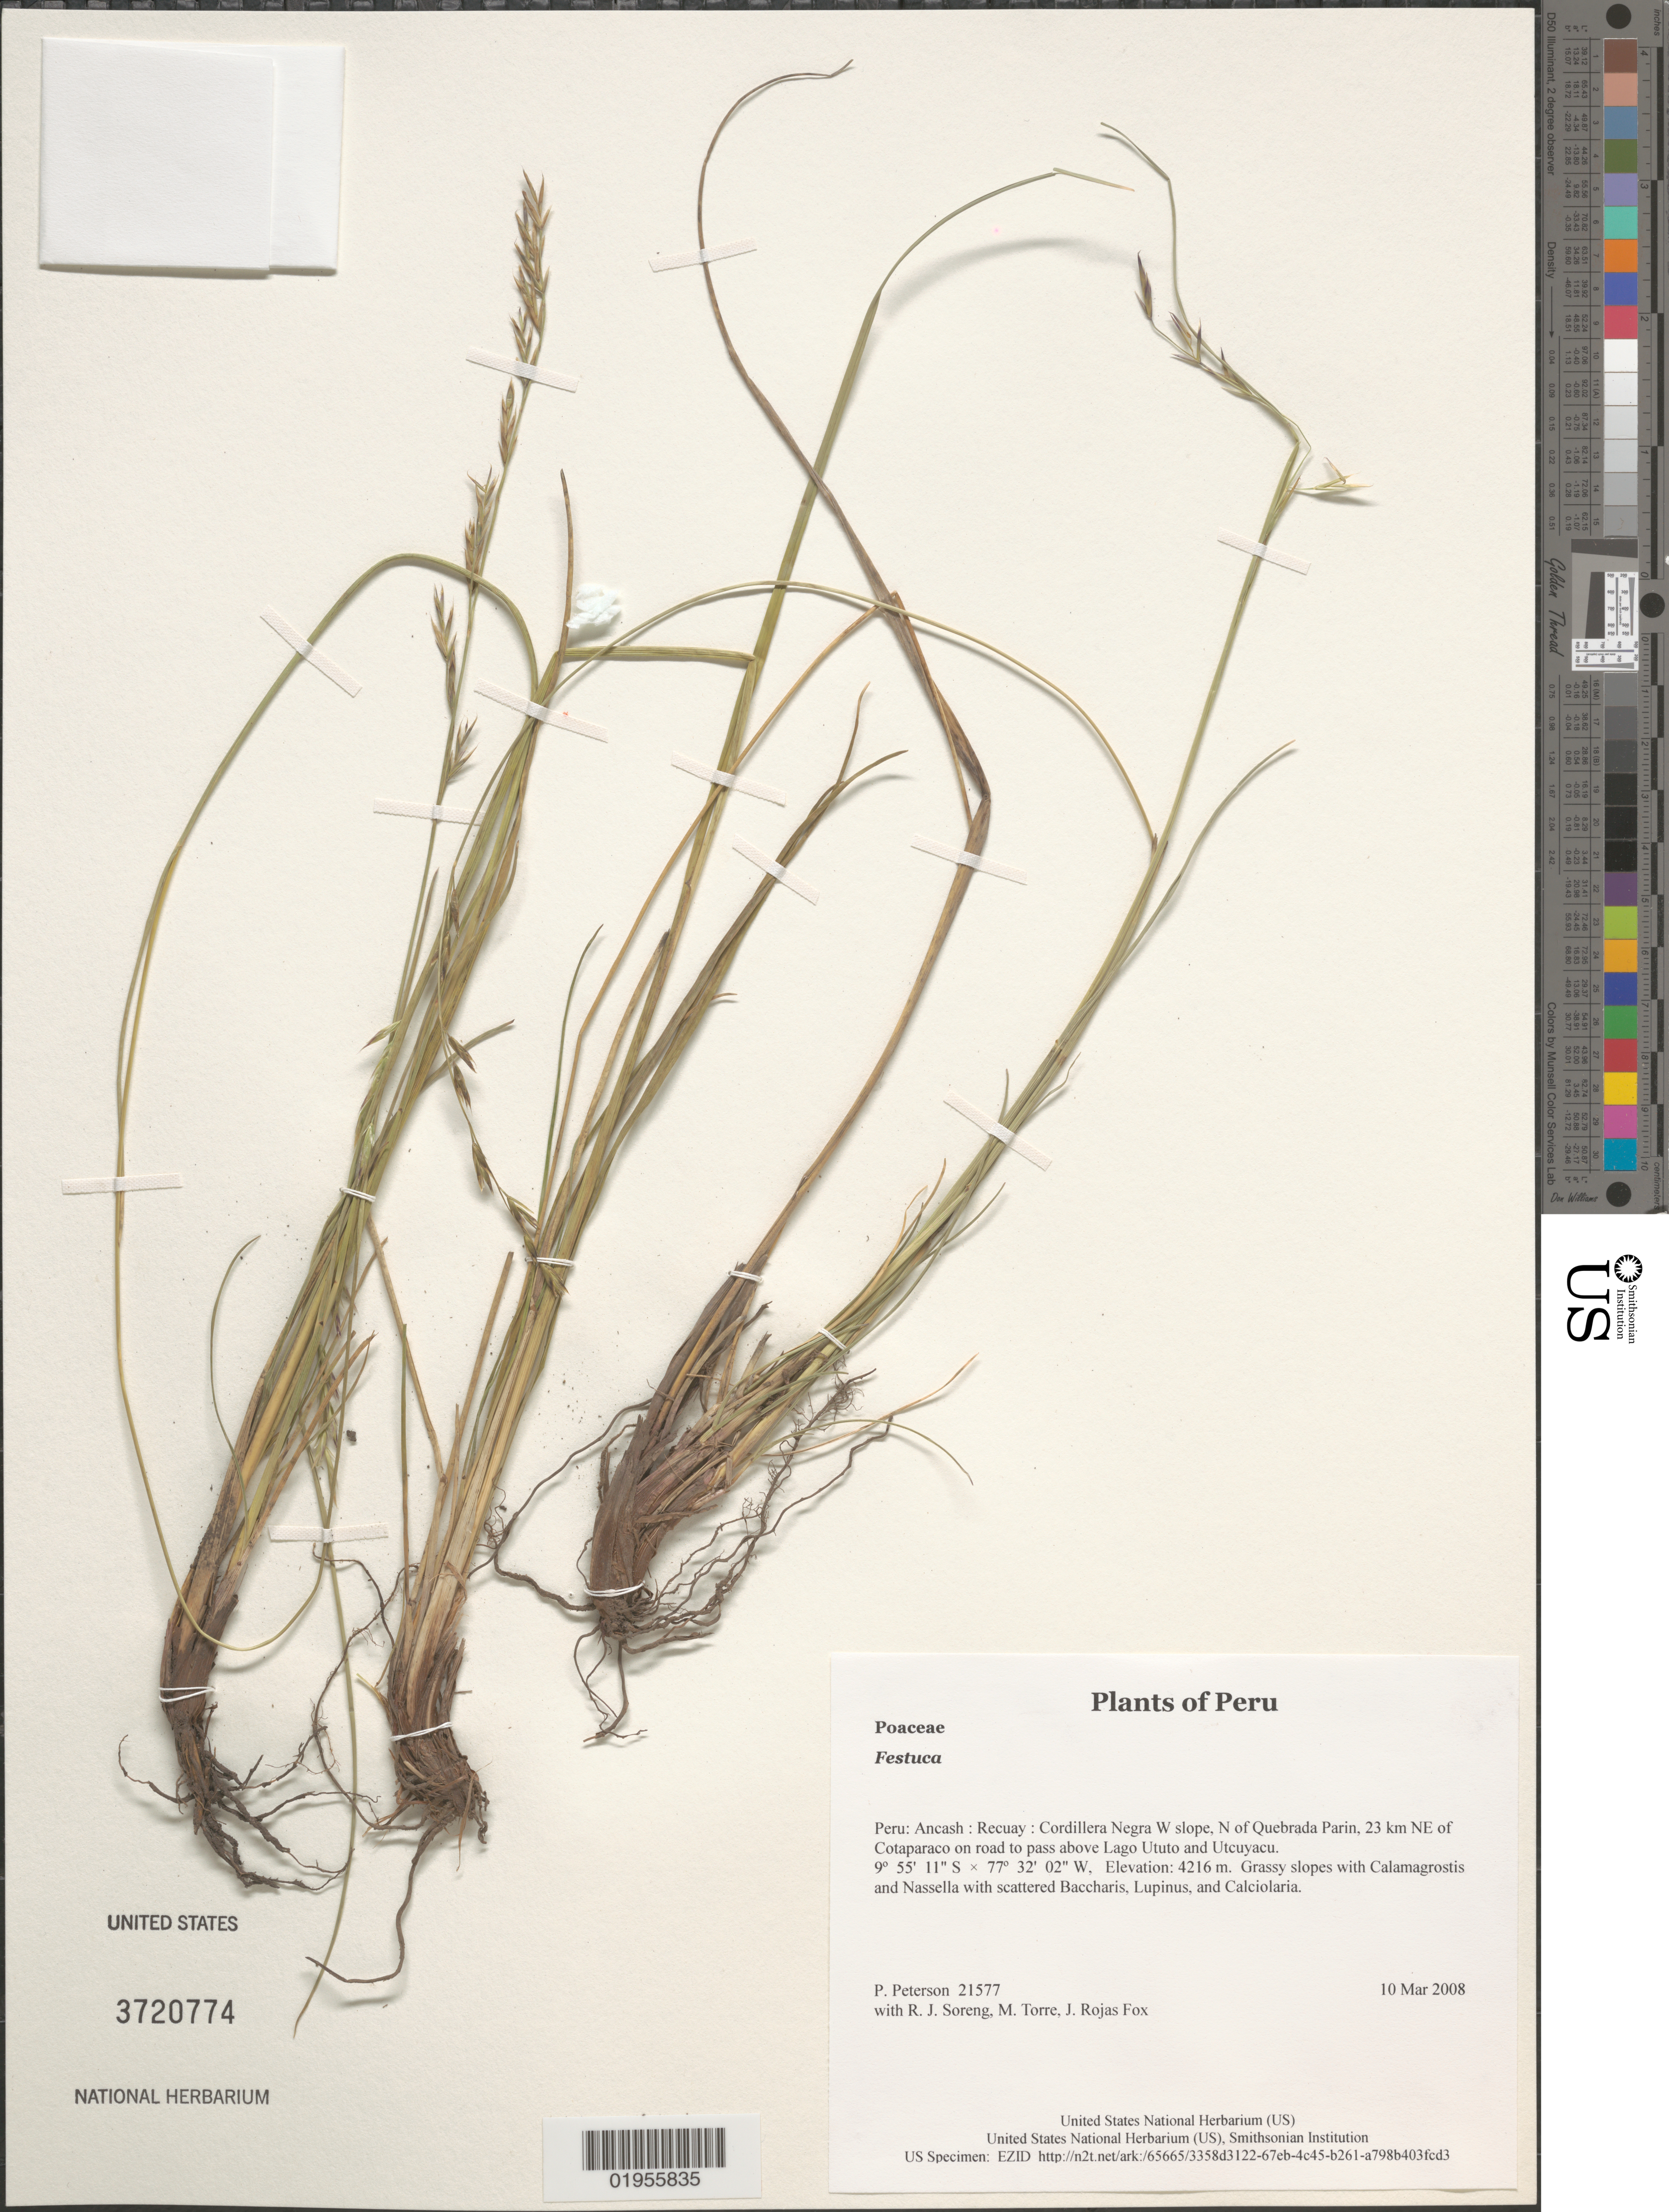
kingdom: Plantae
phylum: Tracheophyta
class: Liliopsida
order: Poales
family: Poaceae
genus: Festuca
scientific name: Festuca sp.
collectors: P. M. Peterson, R. J. Soreng, M. Torre & J. Rojas Fox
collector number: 21577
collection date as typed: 10 Mar 2008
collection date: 2008-03-10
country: Peru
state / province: Ancash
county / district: Recuay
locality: Cordillera Negra W slope, N of Quebrada Parin, 23 km NE of Cotaparaco on road to pass above Lago Ututo and Utcuyacu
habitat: Grassy slopes with Calamagrostis and Nassella with scattered Baccharis, Lupinus, and Calciolaria.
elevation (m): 4216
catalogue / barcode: US 3720774